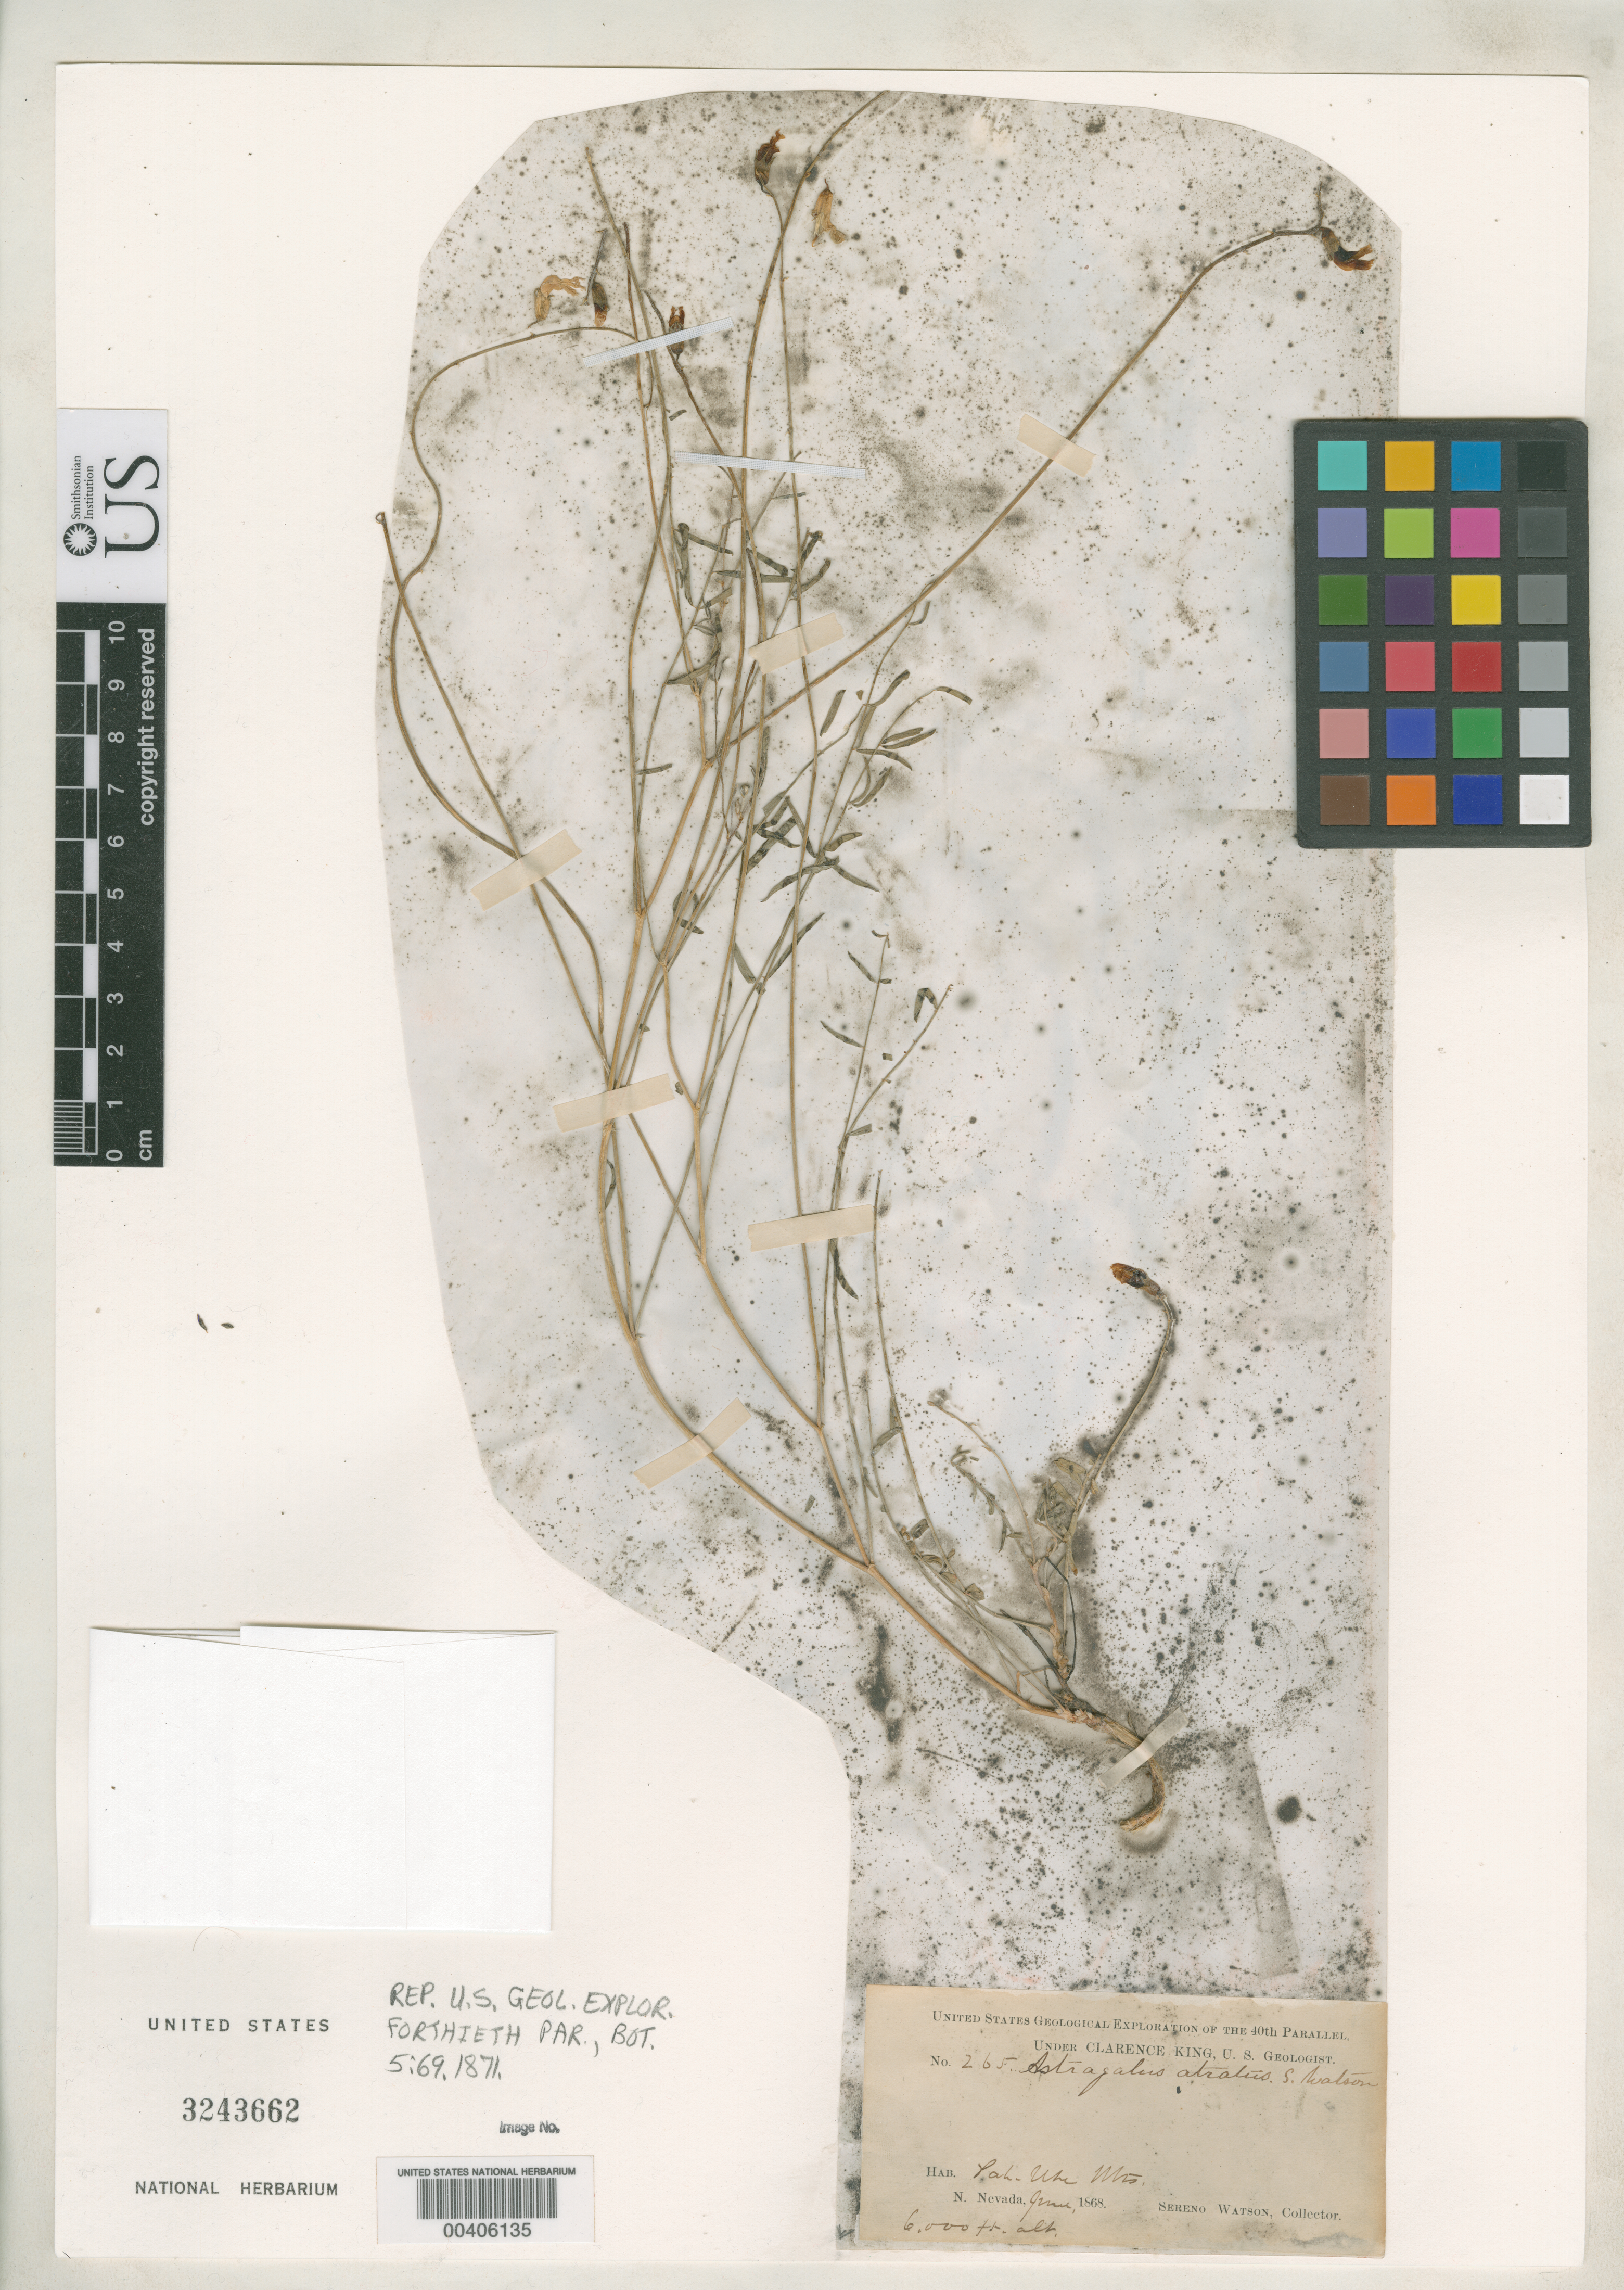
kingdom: Plantae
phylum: Tracheophyta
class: Magnoliopsida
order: Fabales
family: Fabaceae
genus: Astragalus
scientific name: Astragalus atratus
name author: S. Watson in C. King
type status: Syntype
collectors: S. Watson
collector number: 265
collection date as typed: Jun 1868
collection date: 1868-06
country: United States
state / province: Nevada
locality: Pah-hue Mountains.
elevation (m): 1829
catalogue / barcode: US 3243662